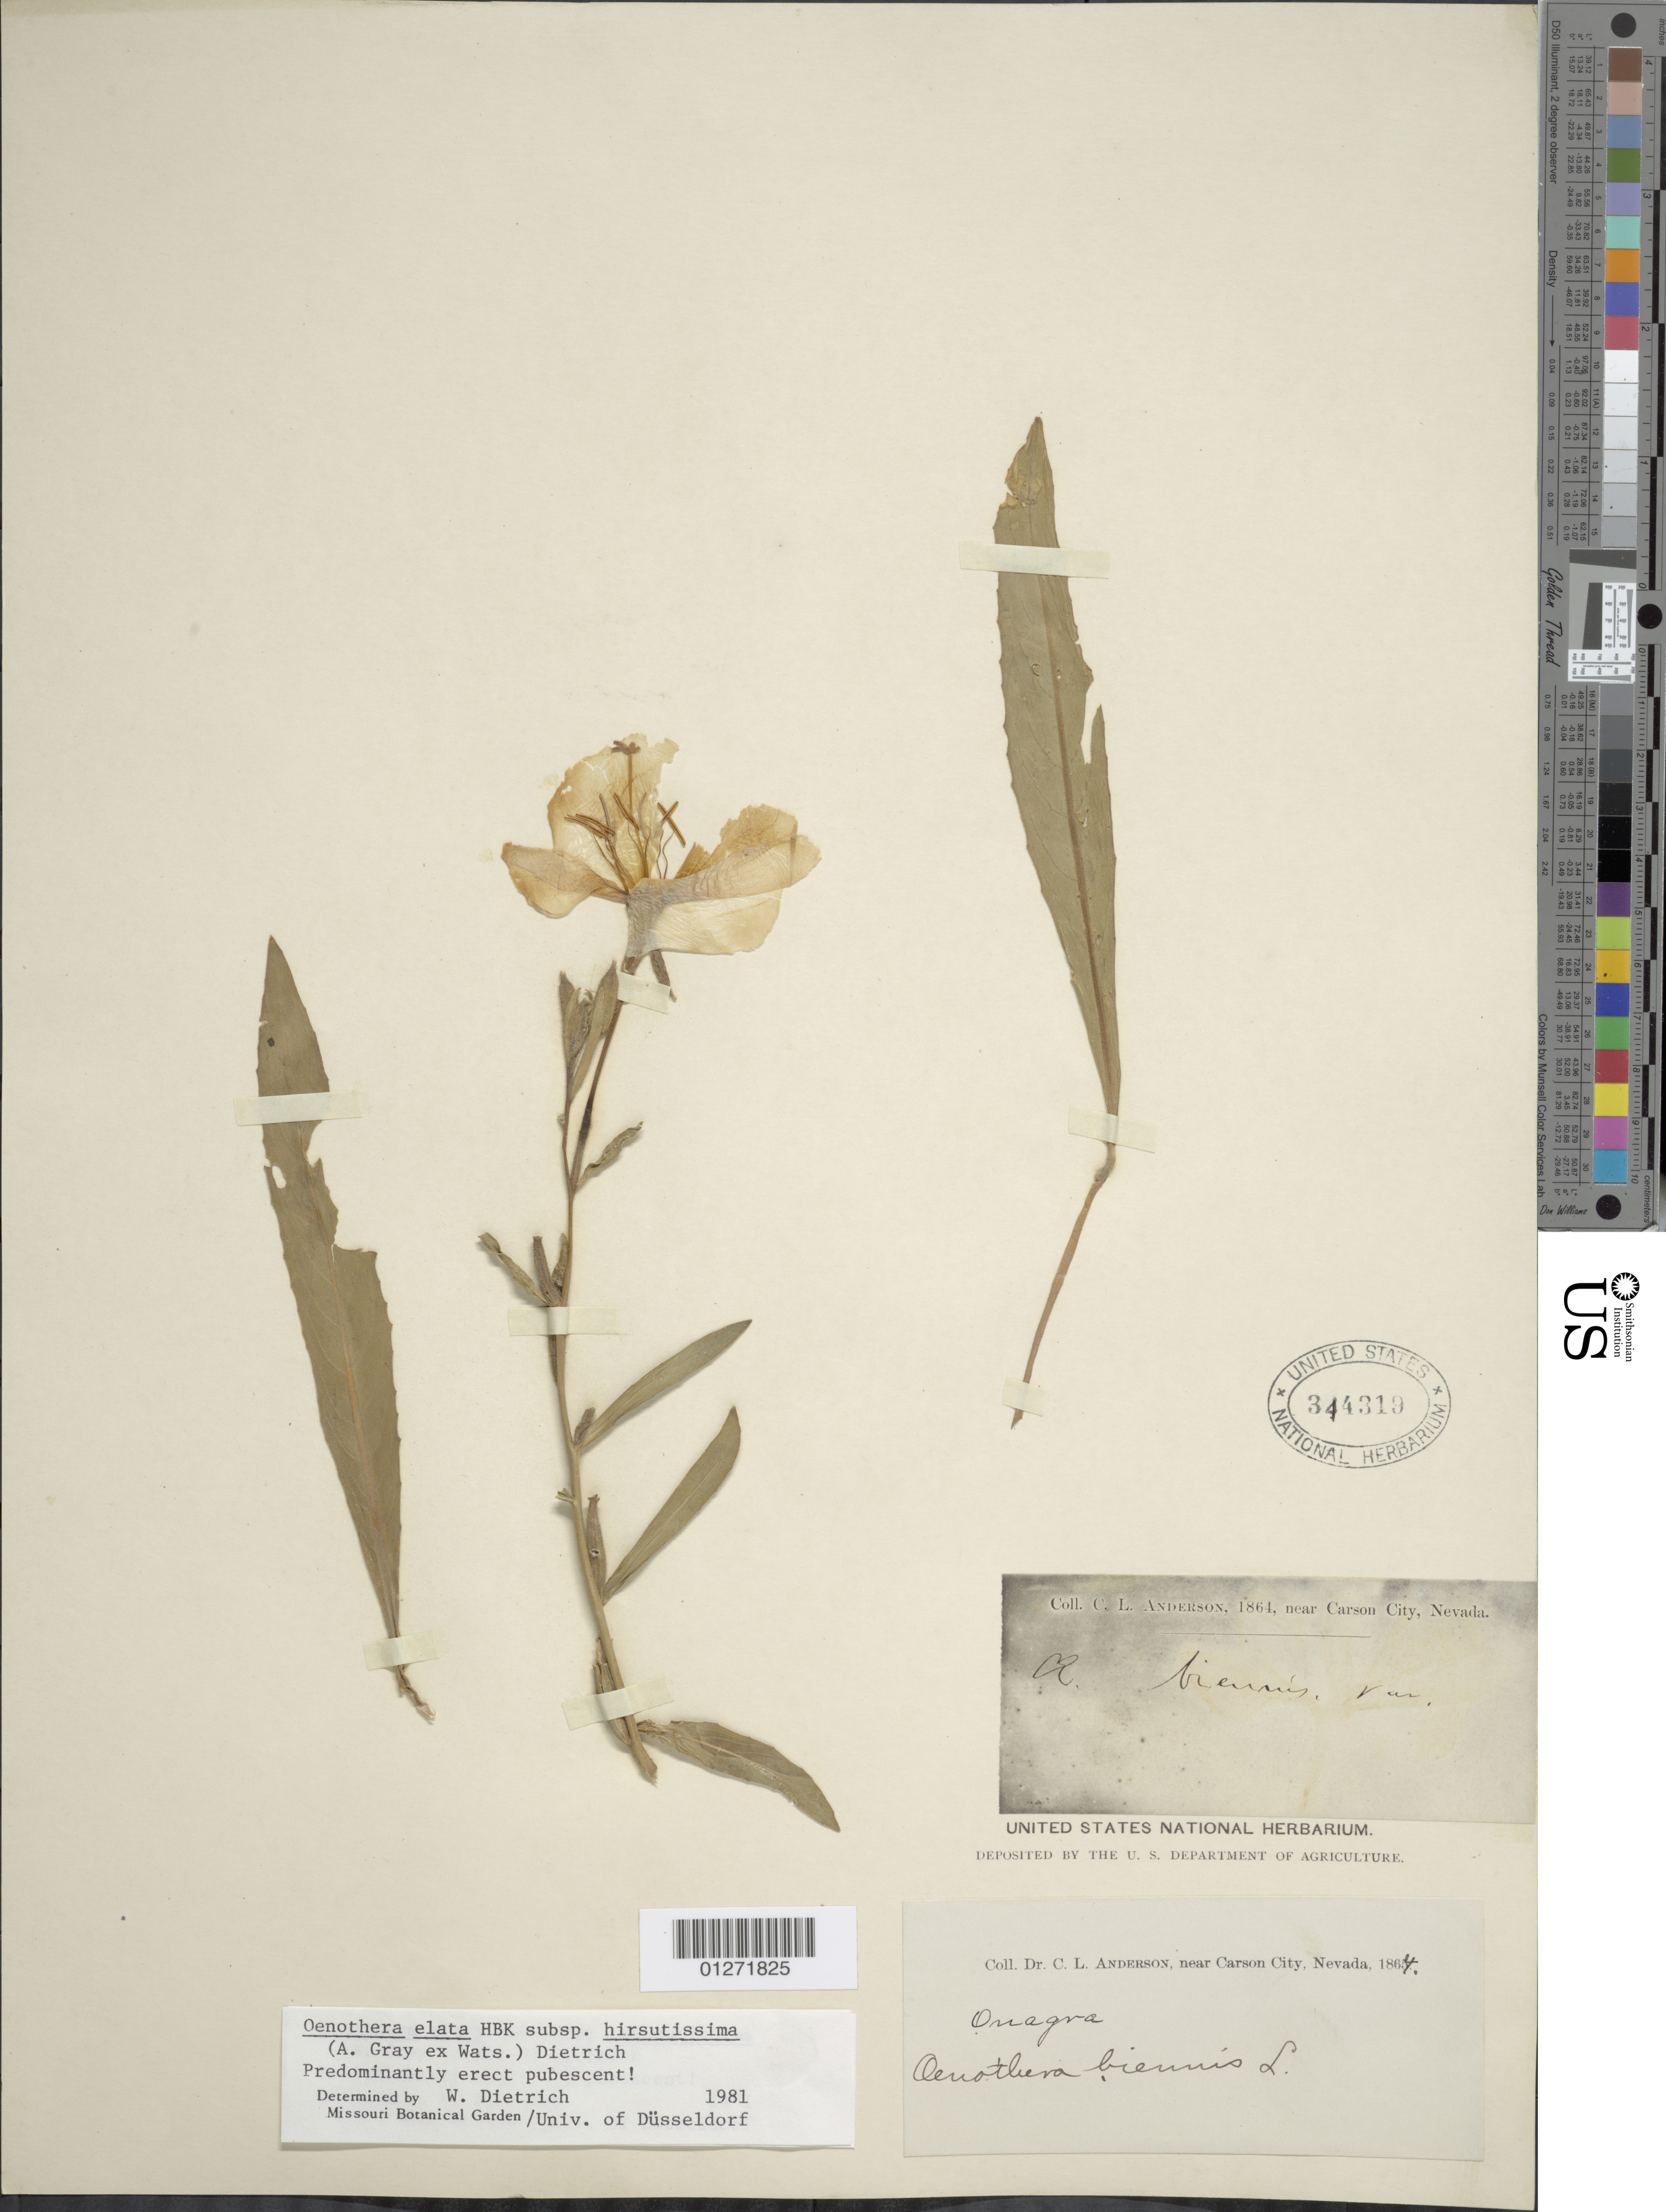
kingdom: Plantae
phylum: Tracheophyta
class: Magnoliopsida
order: Myrtales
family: Onagraceae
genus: Oenothera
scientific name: Oenothera elata subsp. hirsutissima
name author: (A. Gray ex S. Watson) W. Dietr.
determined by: Dietrich, W.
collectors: C. L. Anderson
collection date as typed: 1864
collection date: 1864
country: United States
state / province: Nevada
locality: Near Carson City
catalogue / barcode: US 344319